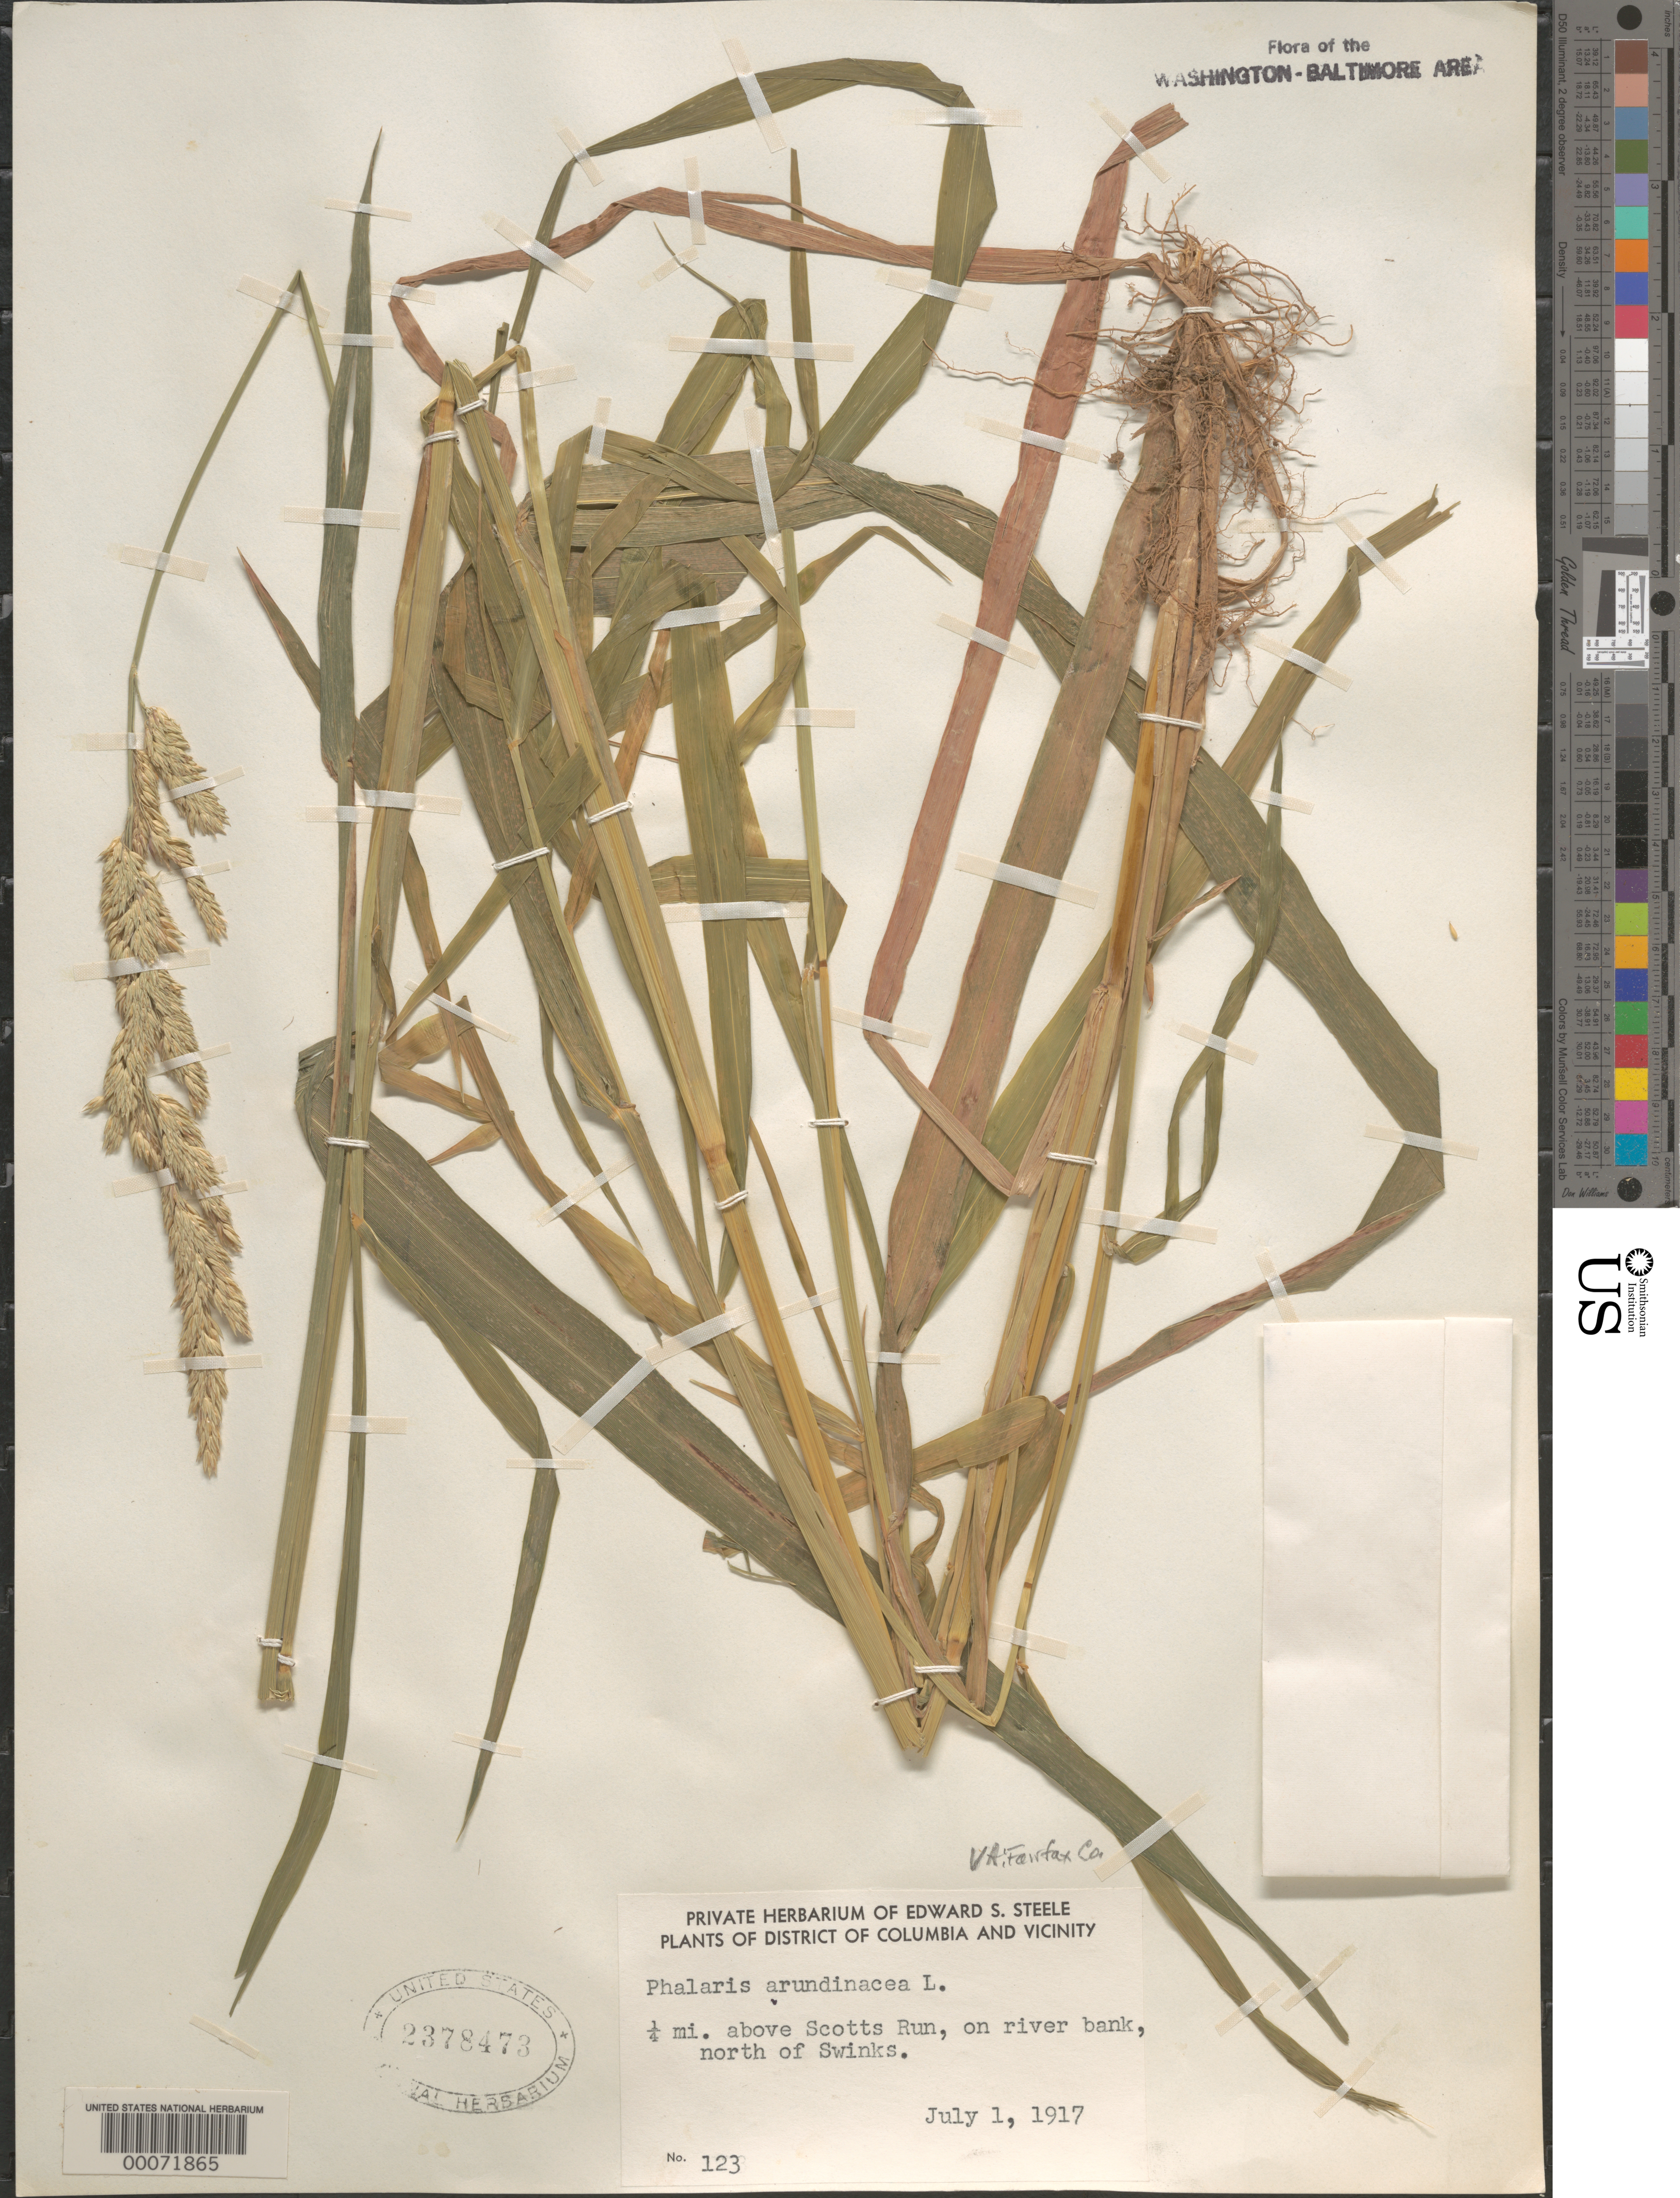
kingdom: Plantae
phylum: Tracheophyta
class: Liliopsida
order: Poales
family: Poaceae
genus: Phalaris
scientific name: Phalaris arundinacea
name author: L.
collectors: E. Steele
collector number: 123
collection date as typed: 01 Jul 1917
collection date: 1917-07-01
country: United States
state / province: Virginia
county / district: Fairfax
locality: Scotts Run, N of Swinks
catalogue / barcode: US 2378473